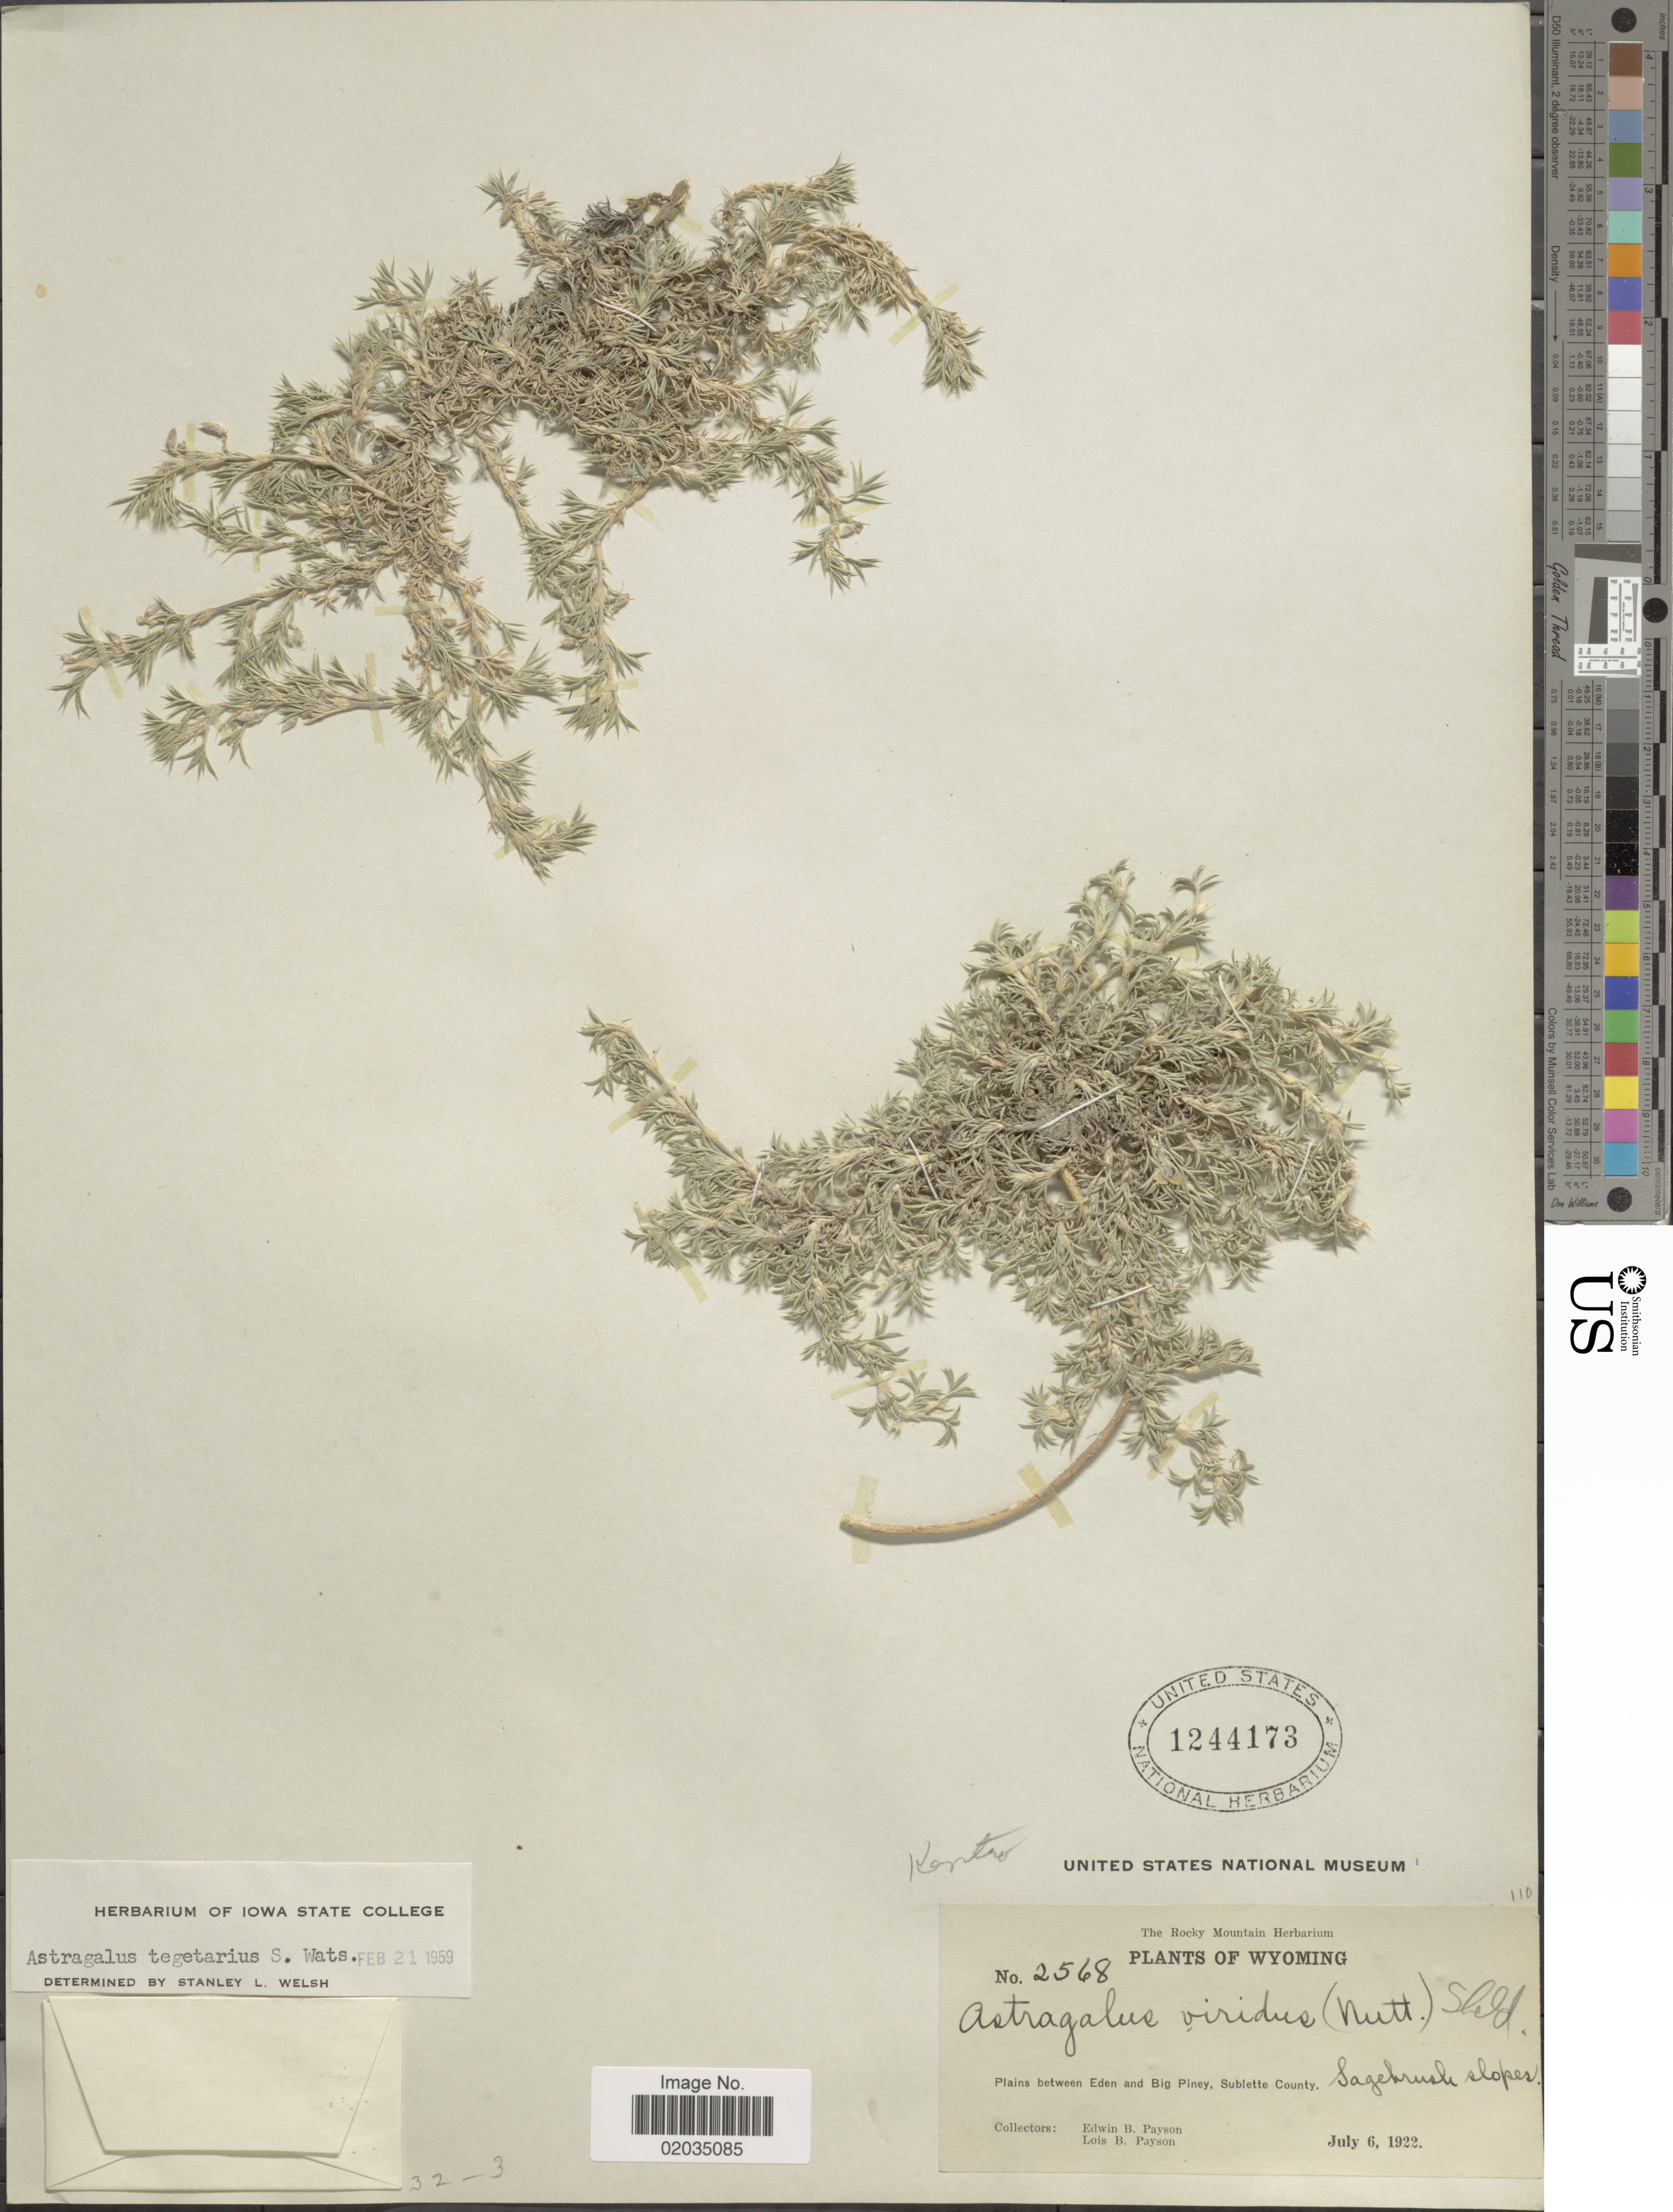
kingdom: Plantae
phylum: Tracheophyta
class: Magnoliopsida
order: Fabales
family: Fabaceae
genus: Astragalus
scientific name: Astragalus tegetarius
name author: S. Watson in C. King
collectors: E. B. Payson & L. Payson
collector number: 2568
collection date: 1922-07-06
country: United States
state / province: Wyoming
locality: Plains between Eden and Big Piney, Sublette County. Sagebrush slopes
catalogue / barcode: US 1244173